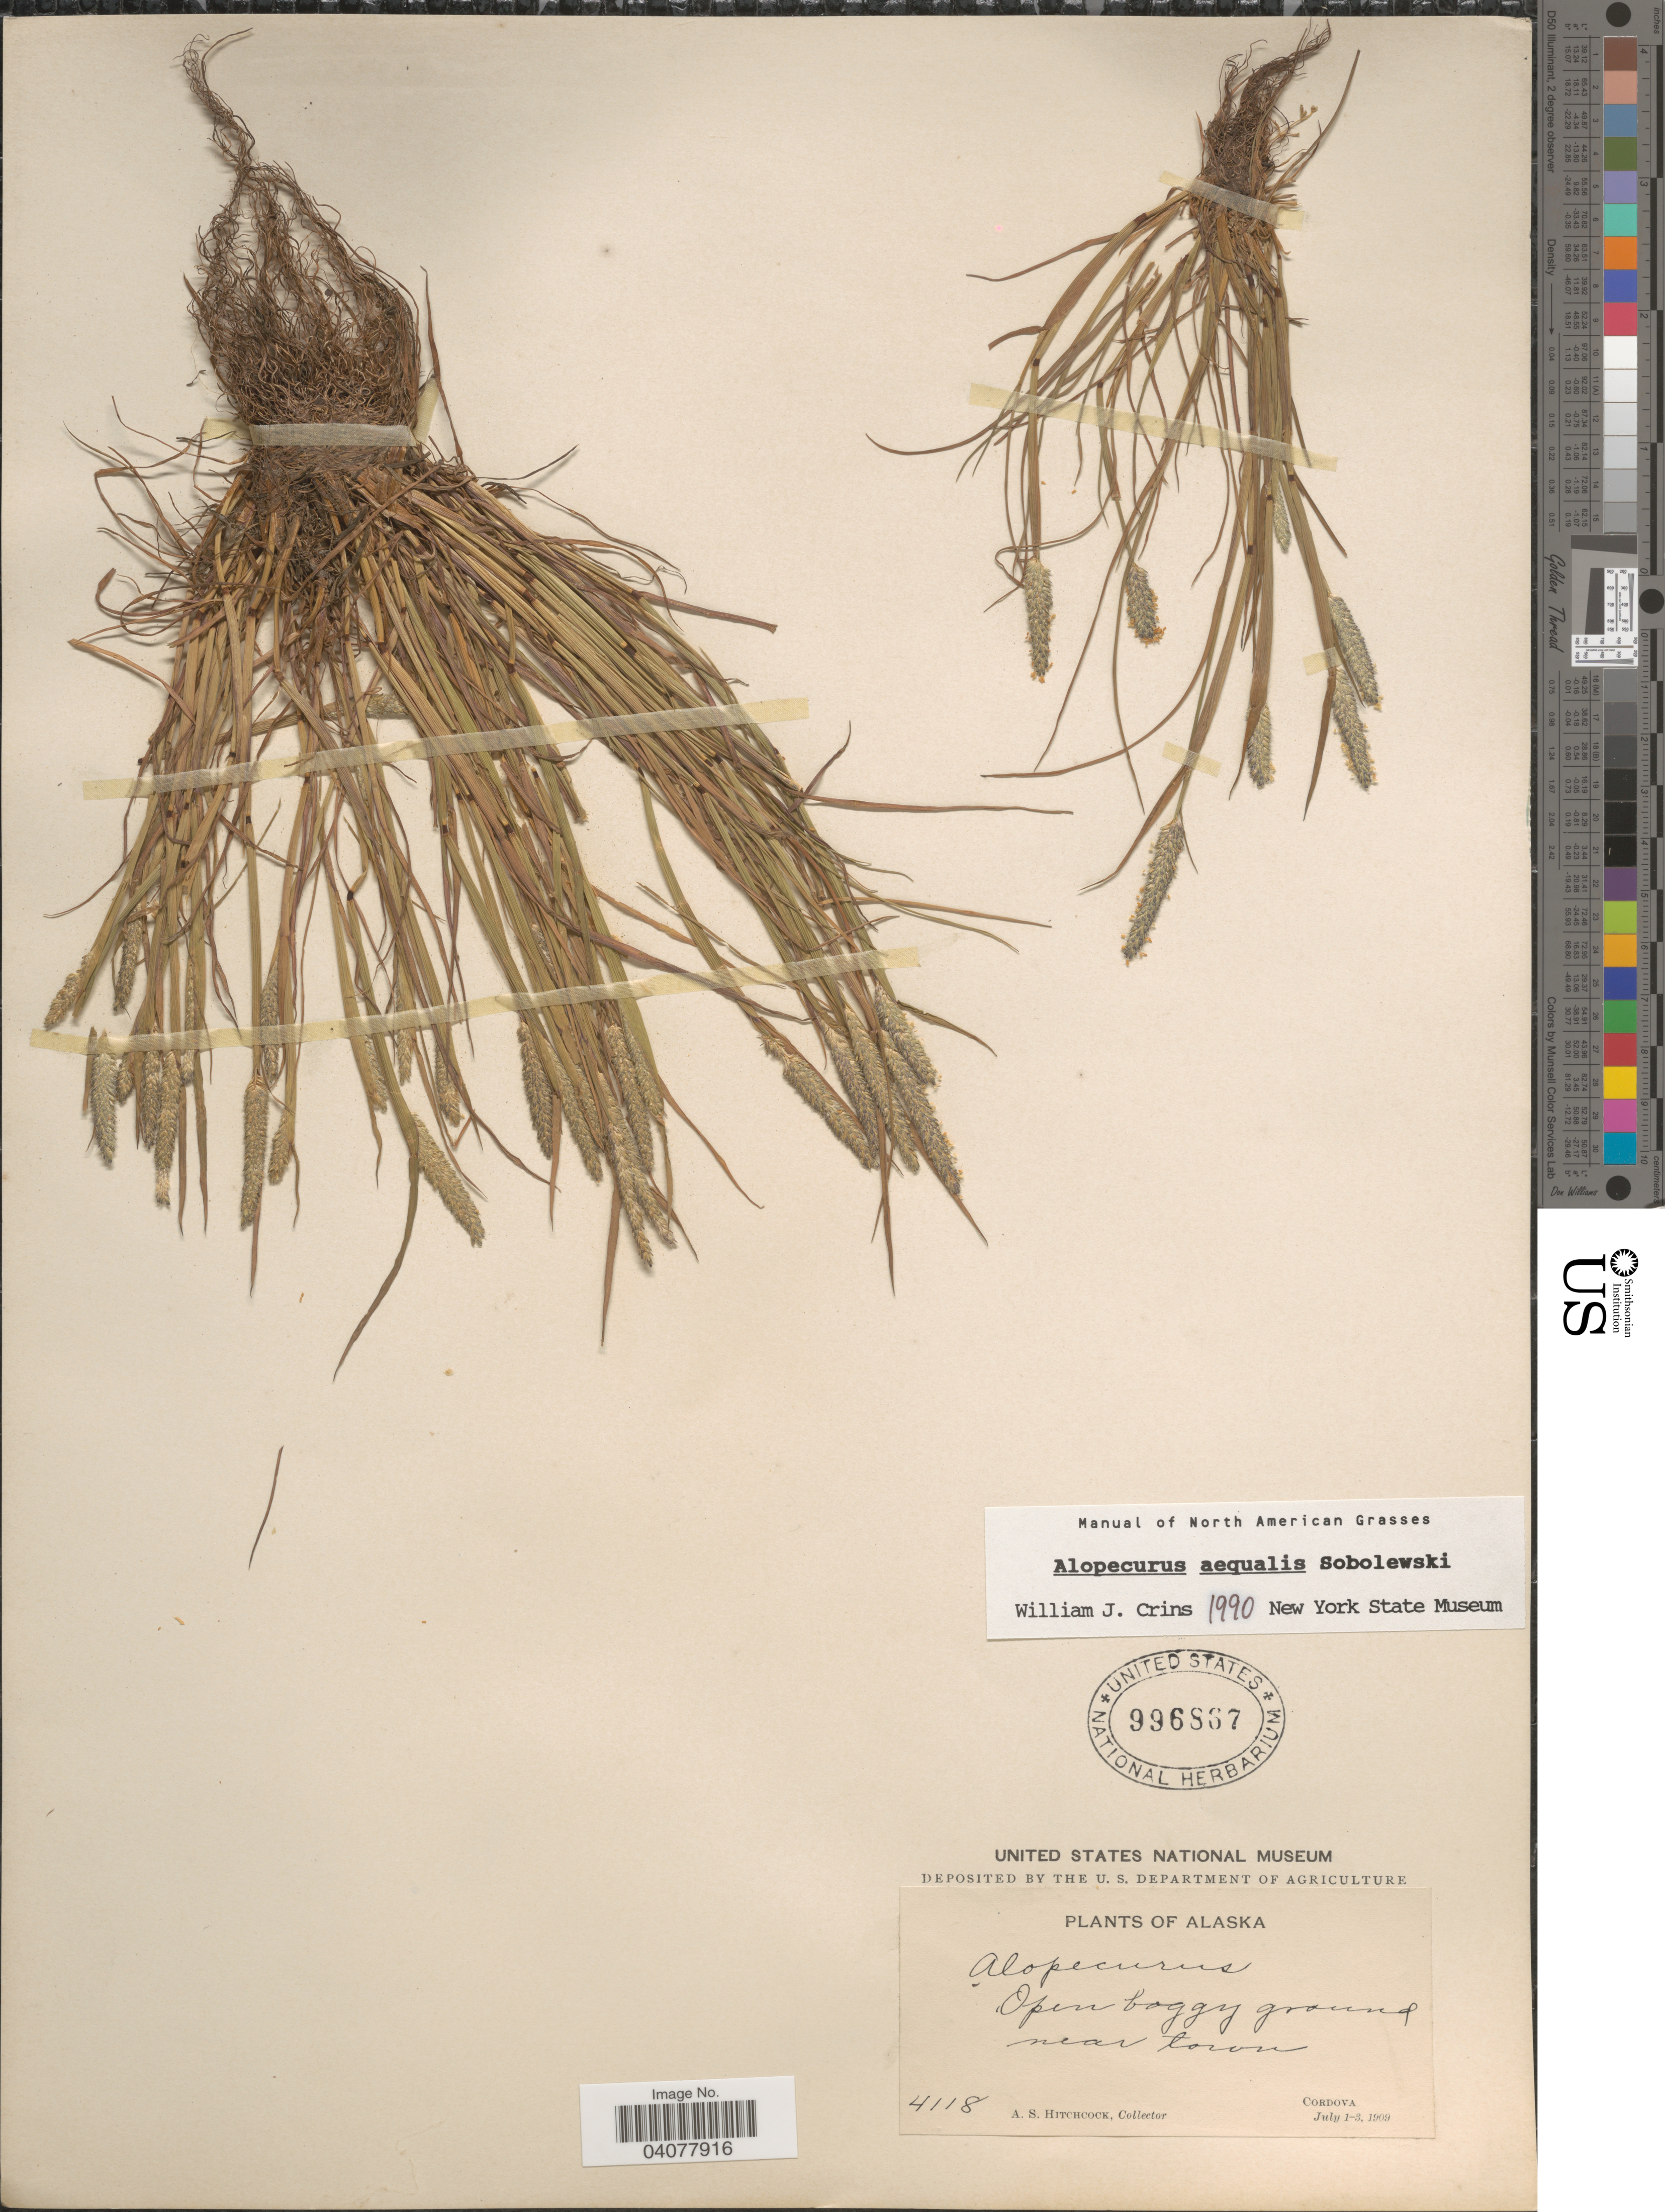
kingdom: Plantae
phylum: Tracheophyta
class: Liliopsida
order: Poales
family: Poaceae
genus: Alopecurus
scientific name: Alopecurus aequalis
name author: Sobol.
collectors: A. S. Hitchcock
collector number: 4118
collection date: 1909-07-01/1909-07-03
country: United States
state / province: Alaska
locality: Near town. Cordova.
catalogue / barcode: US 996867